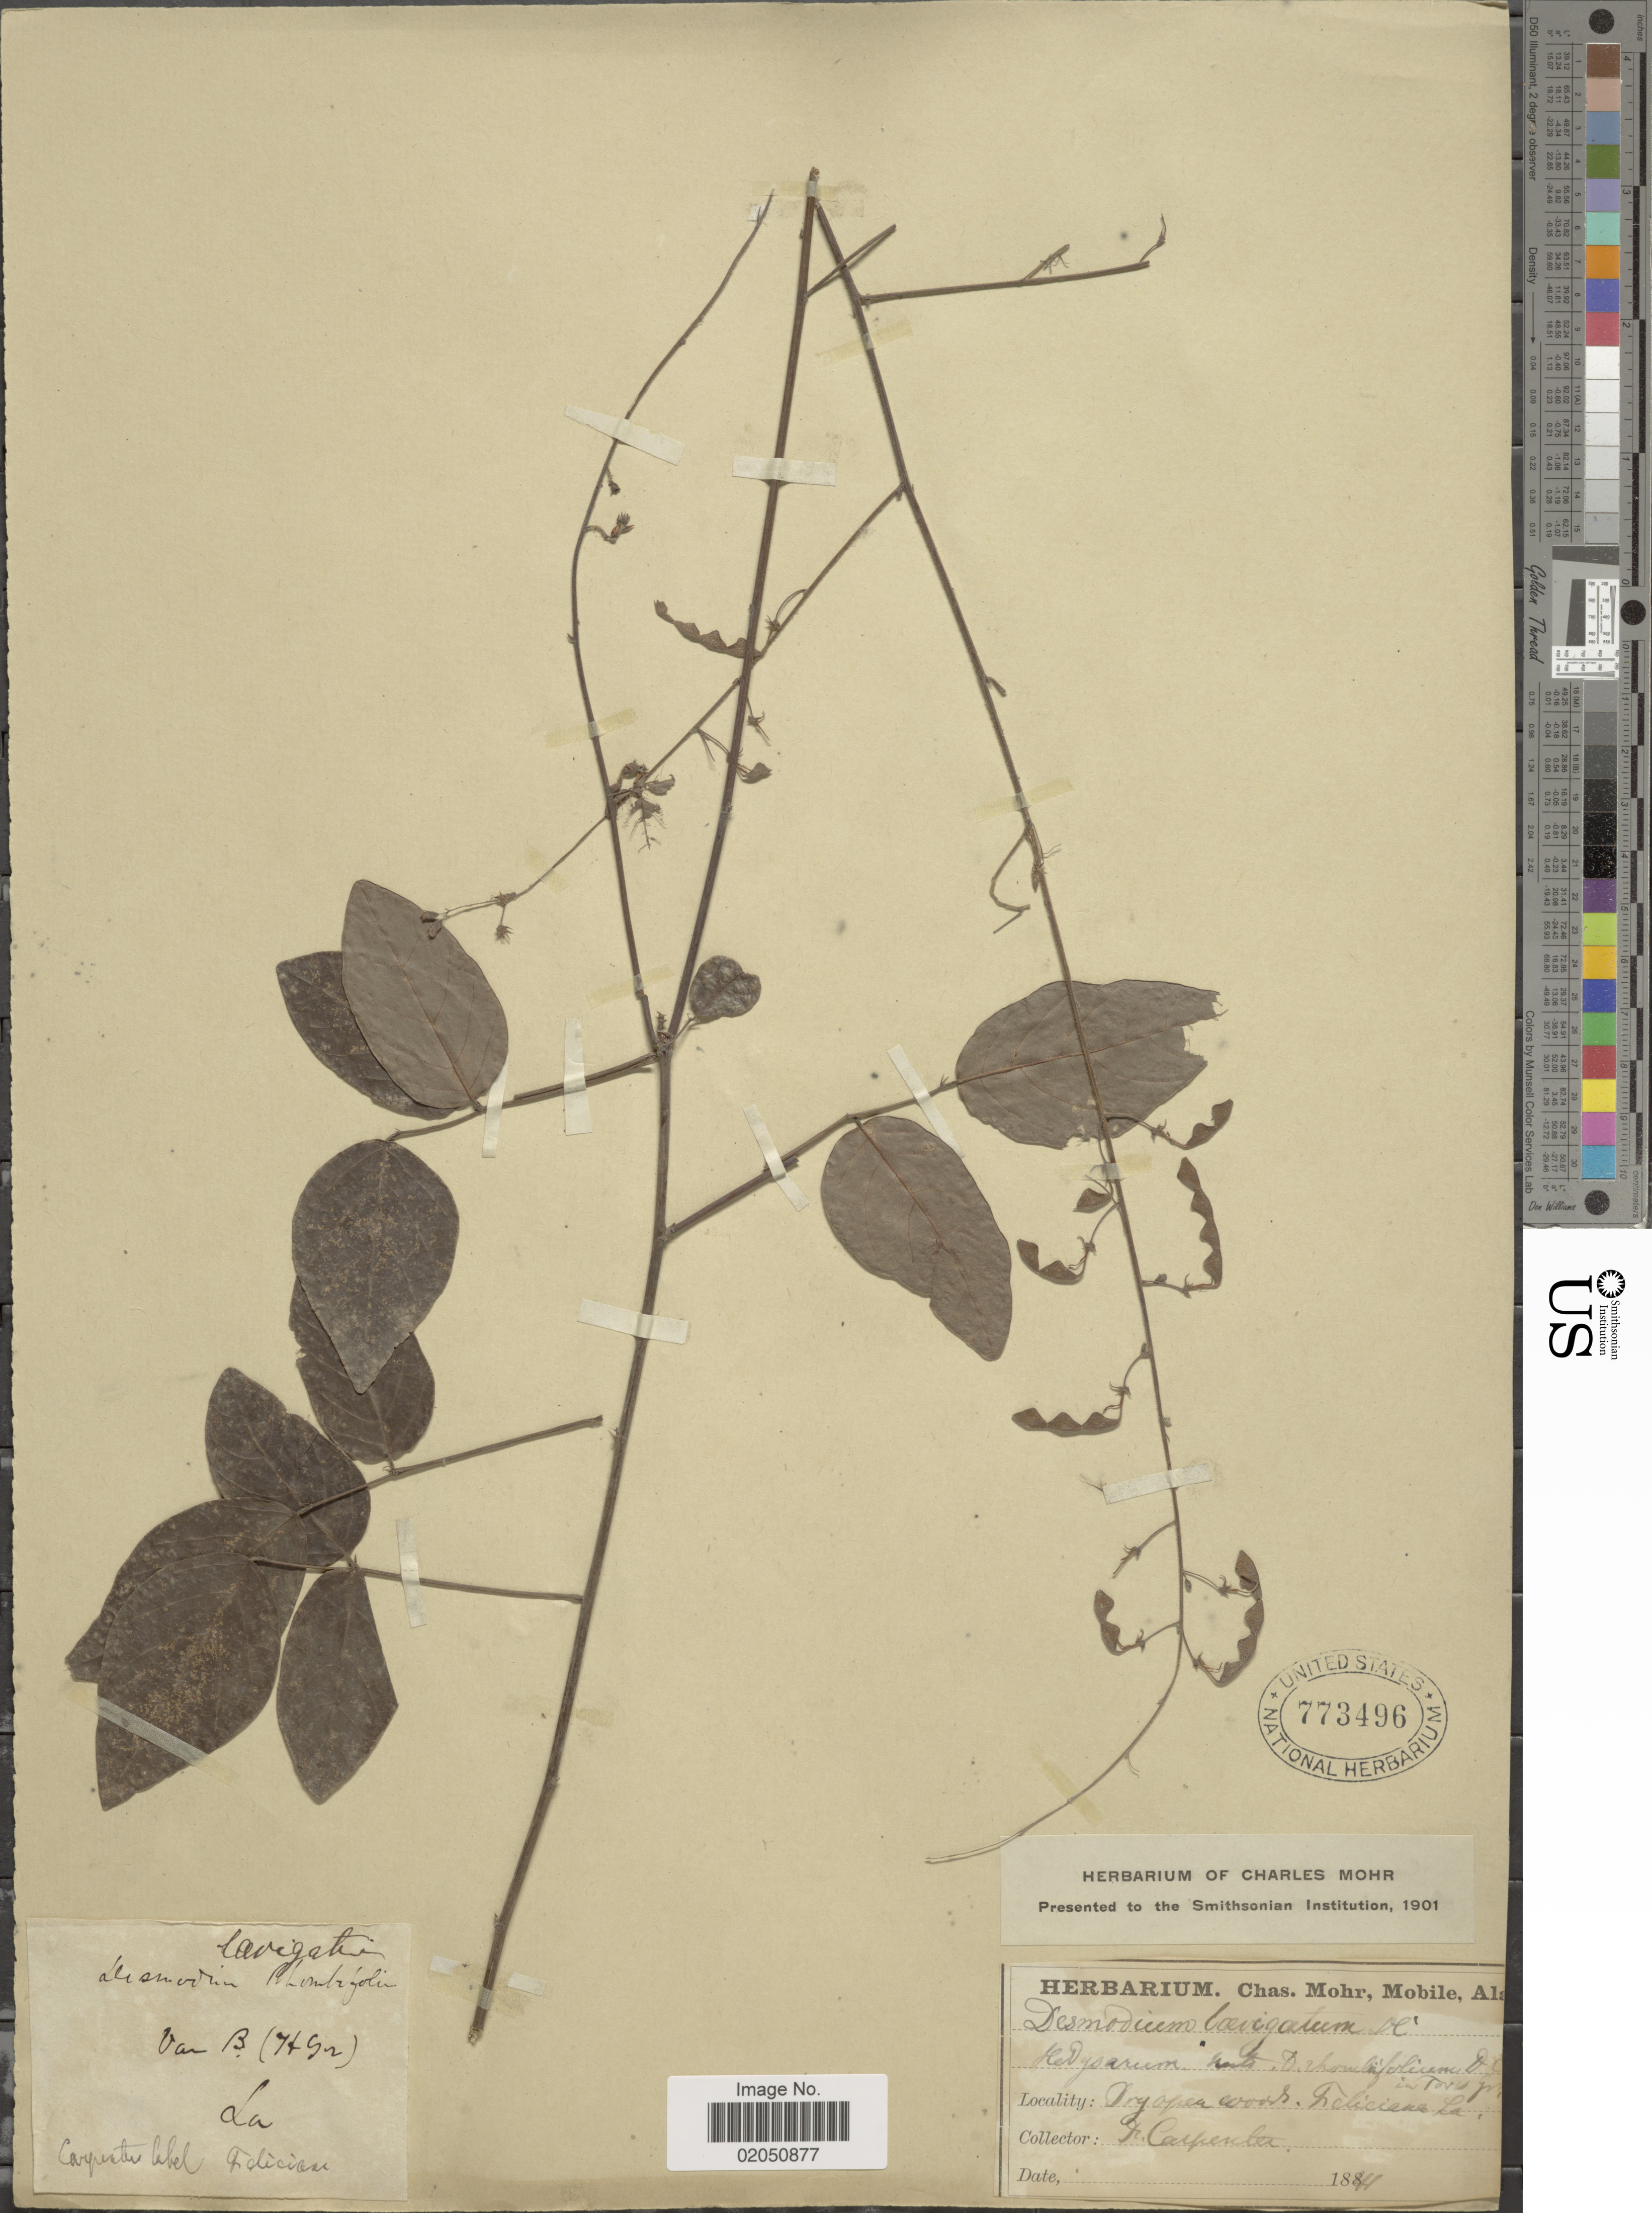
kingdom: Plantae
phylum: Tracheophyta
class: Magnoliopsida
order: Fabales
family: Fabaceae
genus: Desmodium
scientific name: Desmodium laevigatum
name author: (Nutt.) DC.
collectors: -. Carpenter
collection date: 1844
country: United States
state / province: Louisiana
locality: Dry open woods, Feliciana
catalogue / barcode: US 773496